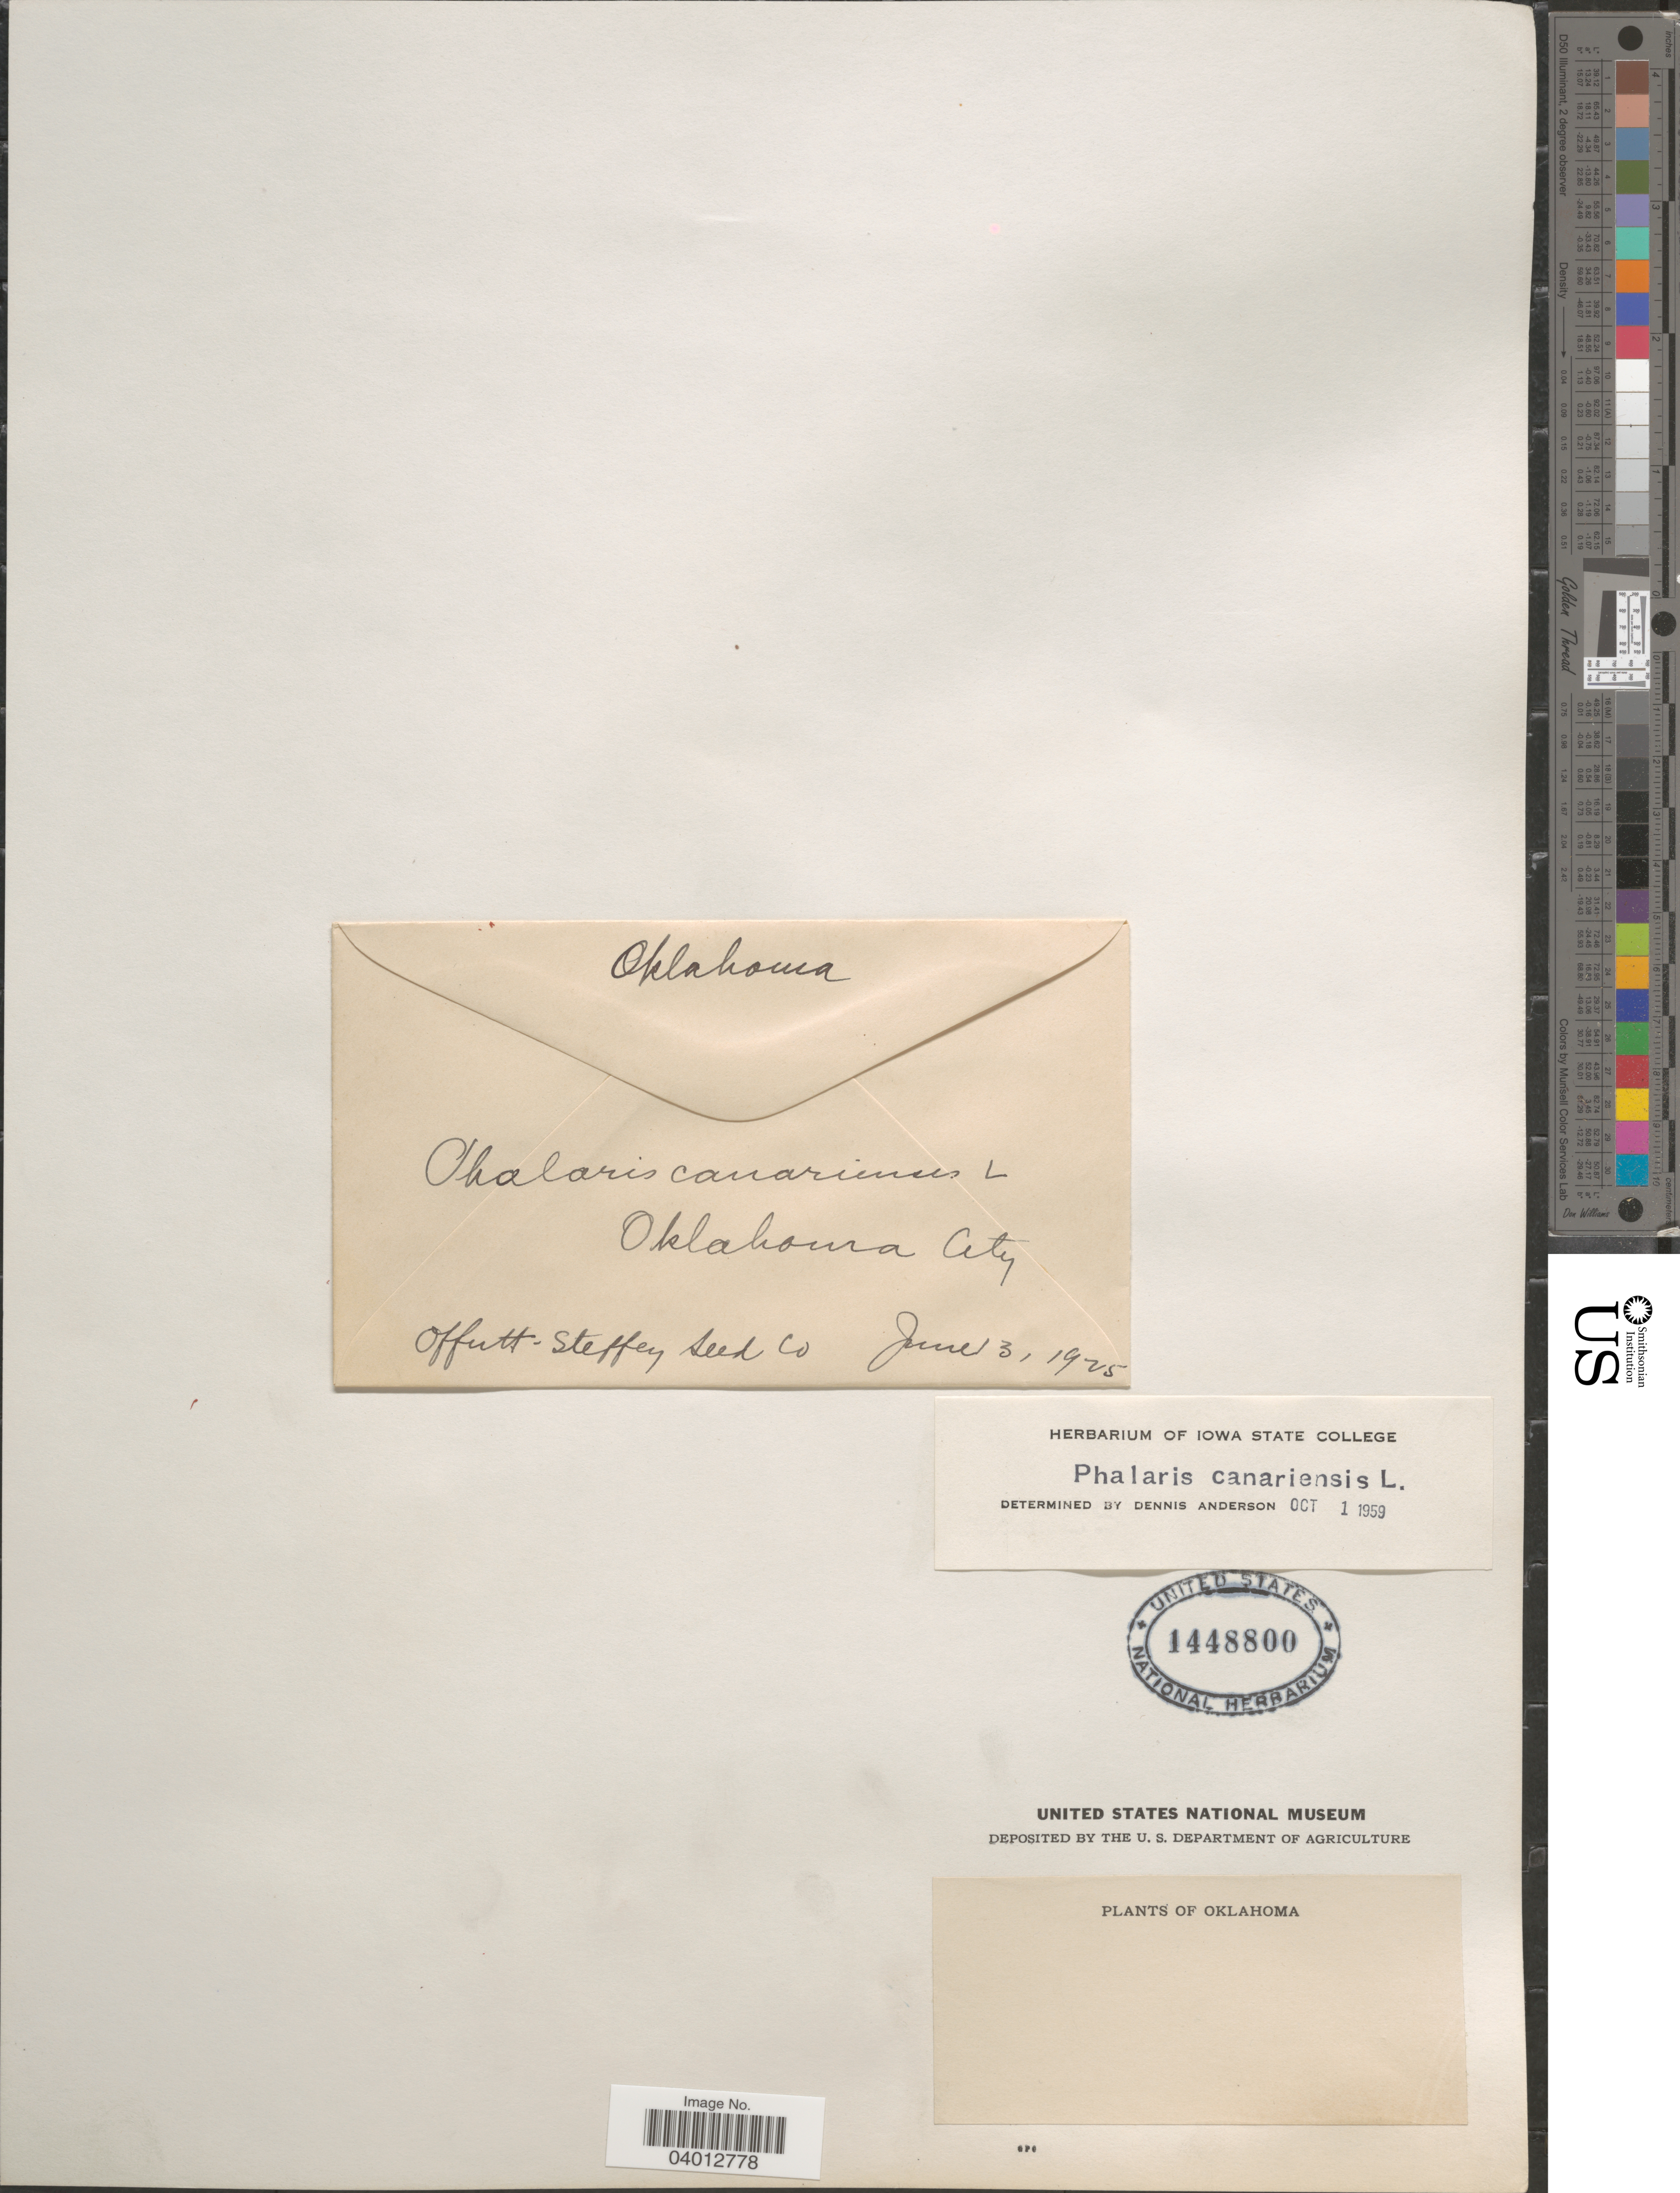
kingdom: Plantae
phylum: Tracheophyta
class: Liliopsida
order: Poales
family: Poaceae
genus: Phalaris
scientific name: Phalaris canariensis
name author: L.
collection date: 1925-06-03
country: United States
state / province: Oklahoma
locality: Oklahoma City.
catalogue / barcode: US 1448800